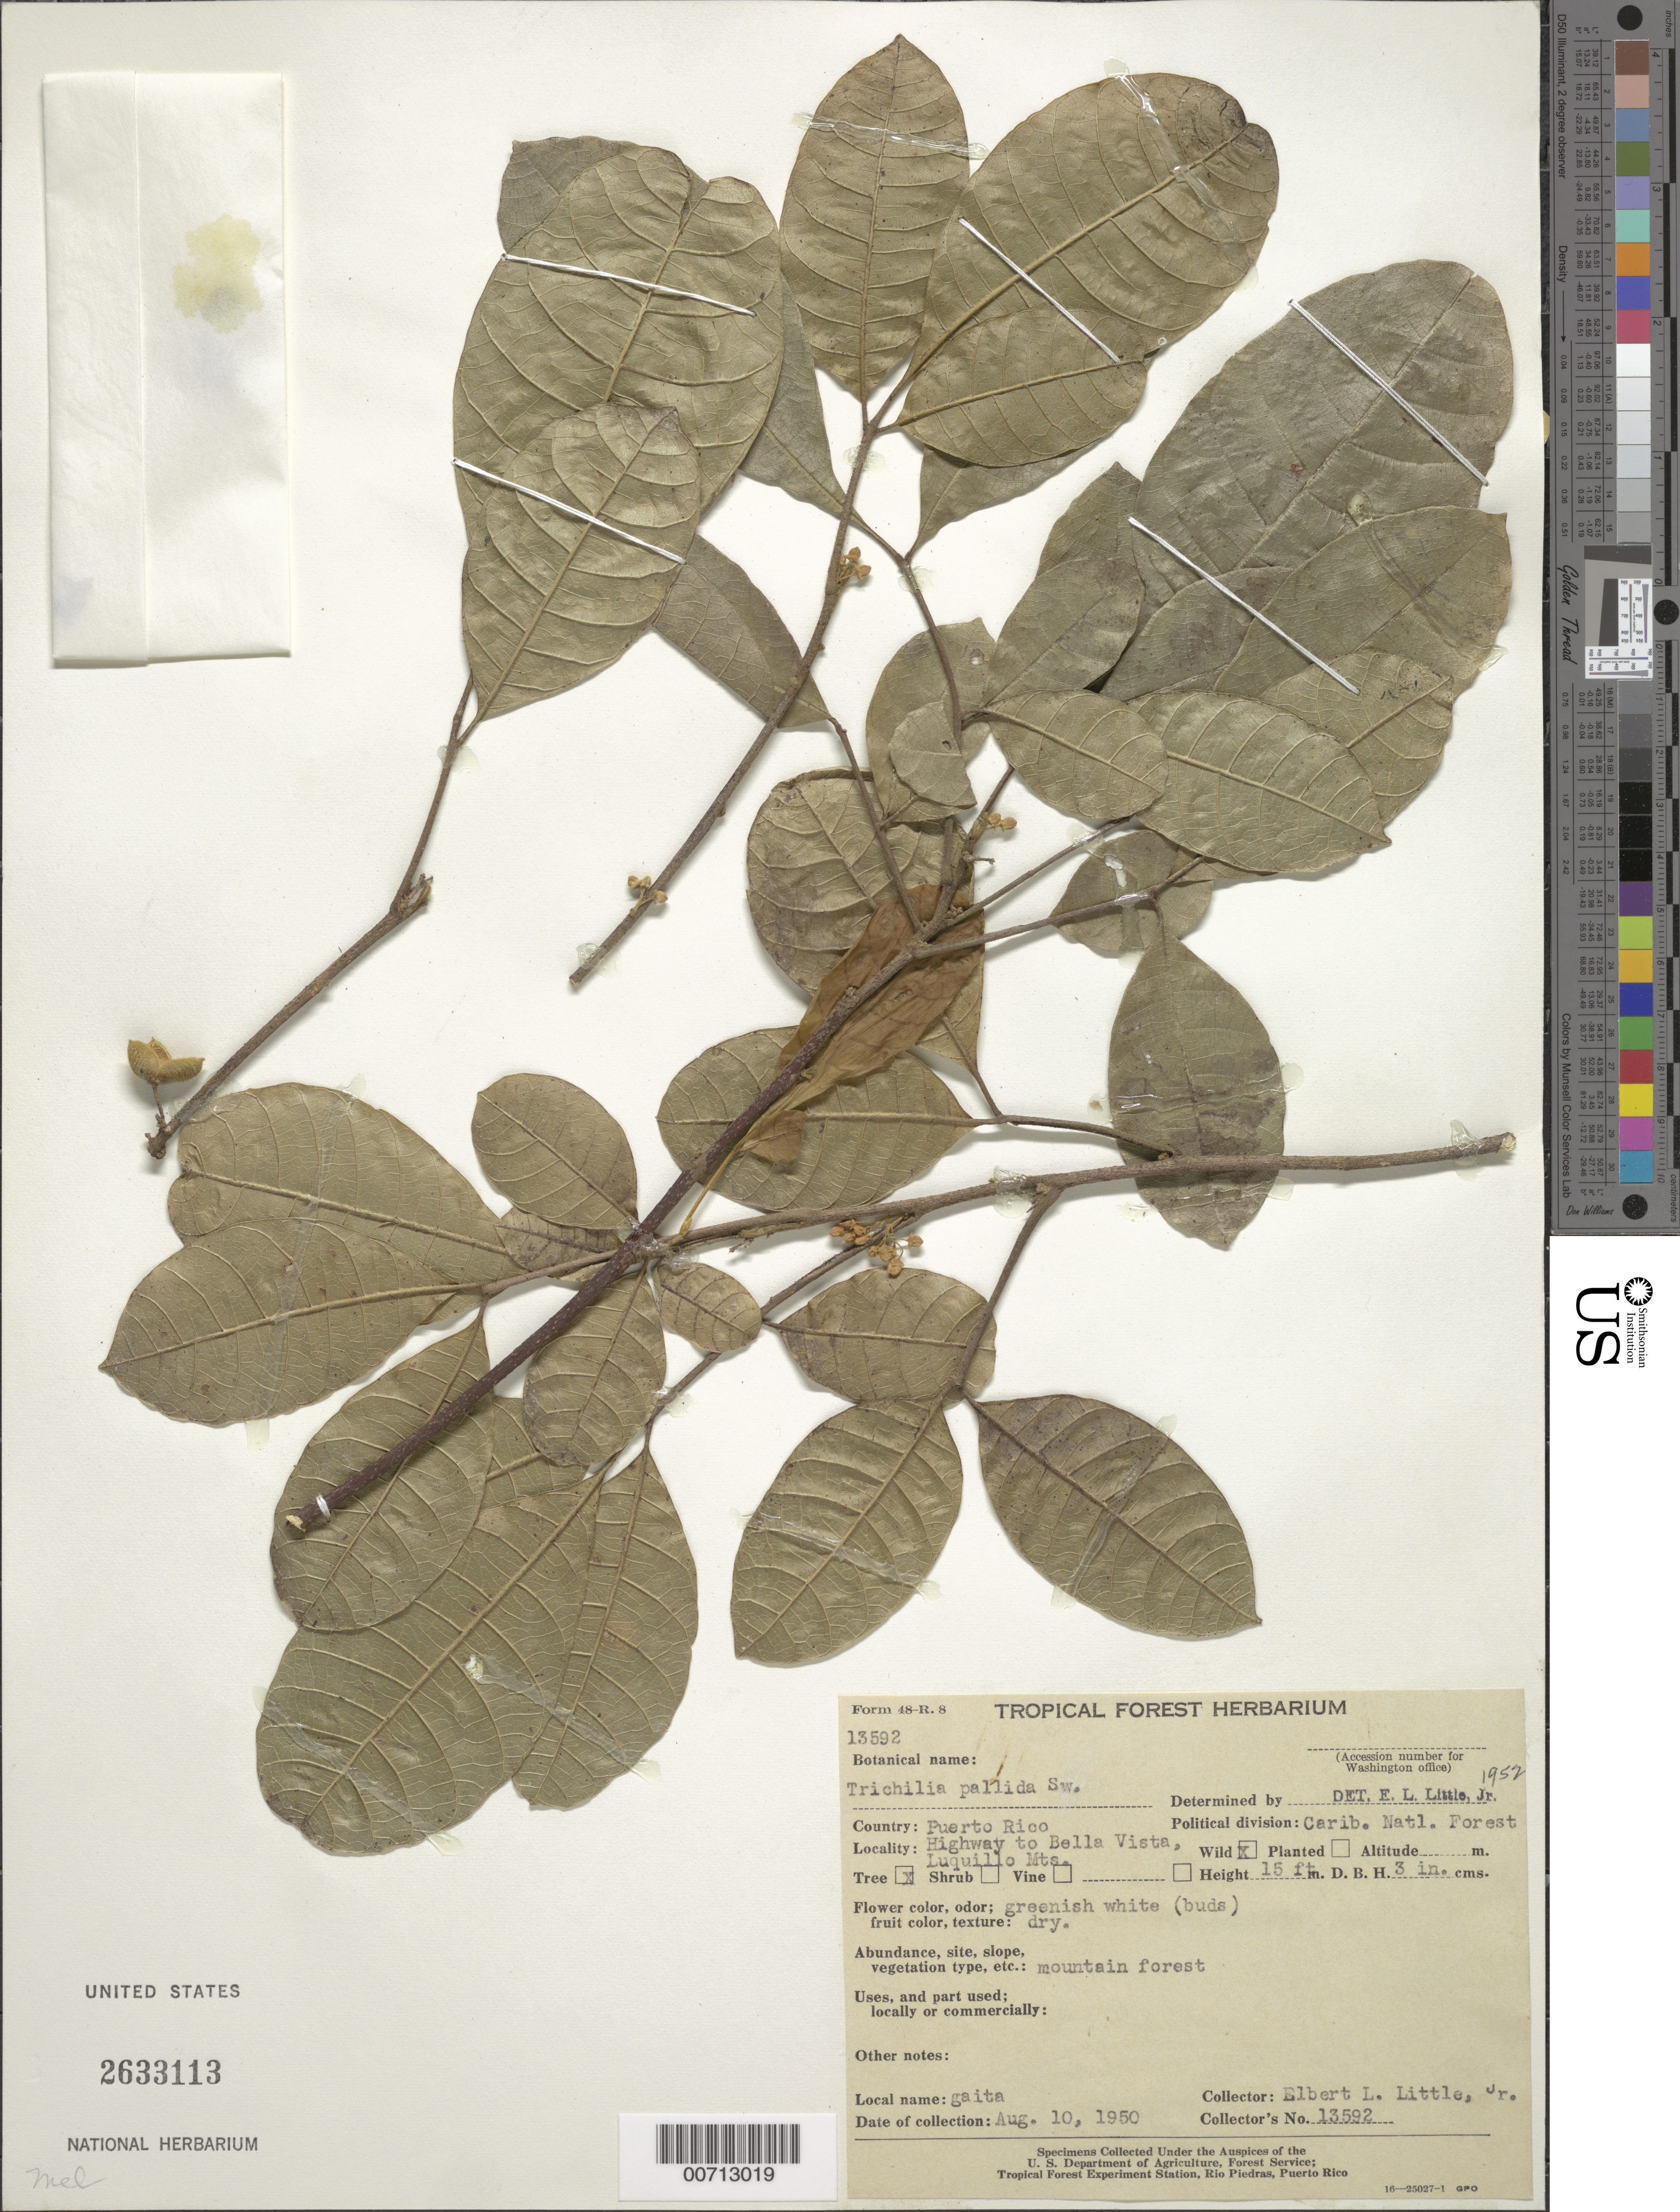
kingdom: Plantae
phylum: Tracheophyta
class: Magnoliopsida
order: Sapindales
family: Meliaceae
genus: Trichilia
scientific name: Trichilia pallida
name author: Sw.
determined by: Little, Elbert L., Jr., (FSSR), United States Department of Agriculture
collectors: E. L. Little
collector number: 13592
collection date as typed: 10 Aug 1950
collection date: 1950-08-10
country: Puerto Rico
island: Greater Antilles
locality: Carib. Natl. Forest, hwy to Bella Vista, Luquillo Mts.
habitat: Mountain forest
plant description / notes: Common name: gaita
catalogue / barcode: US 2633113